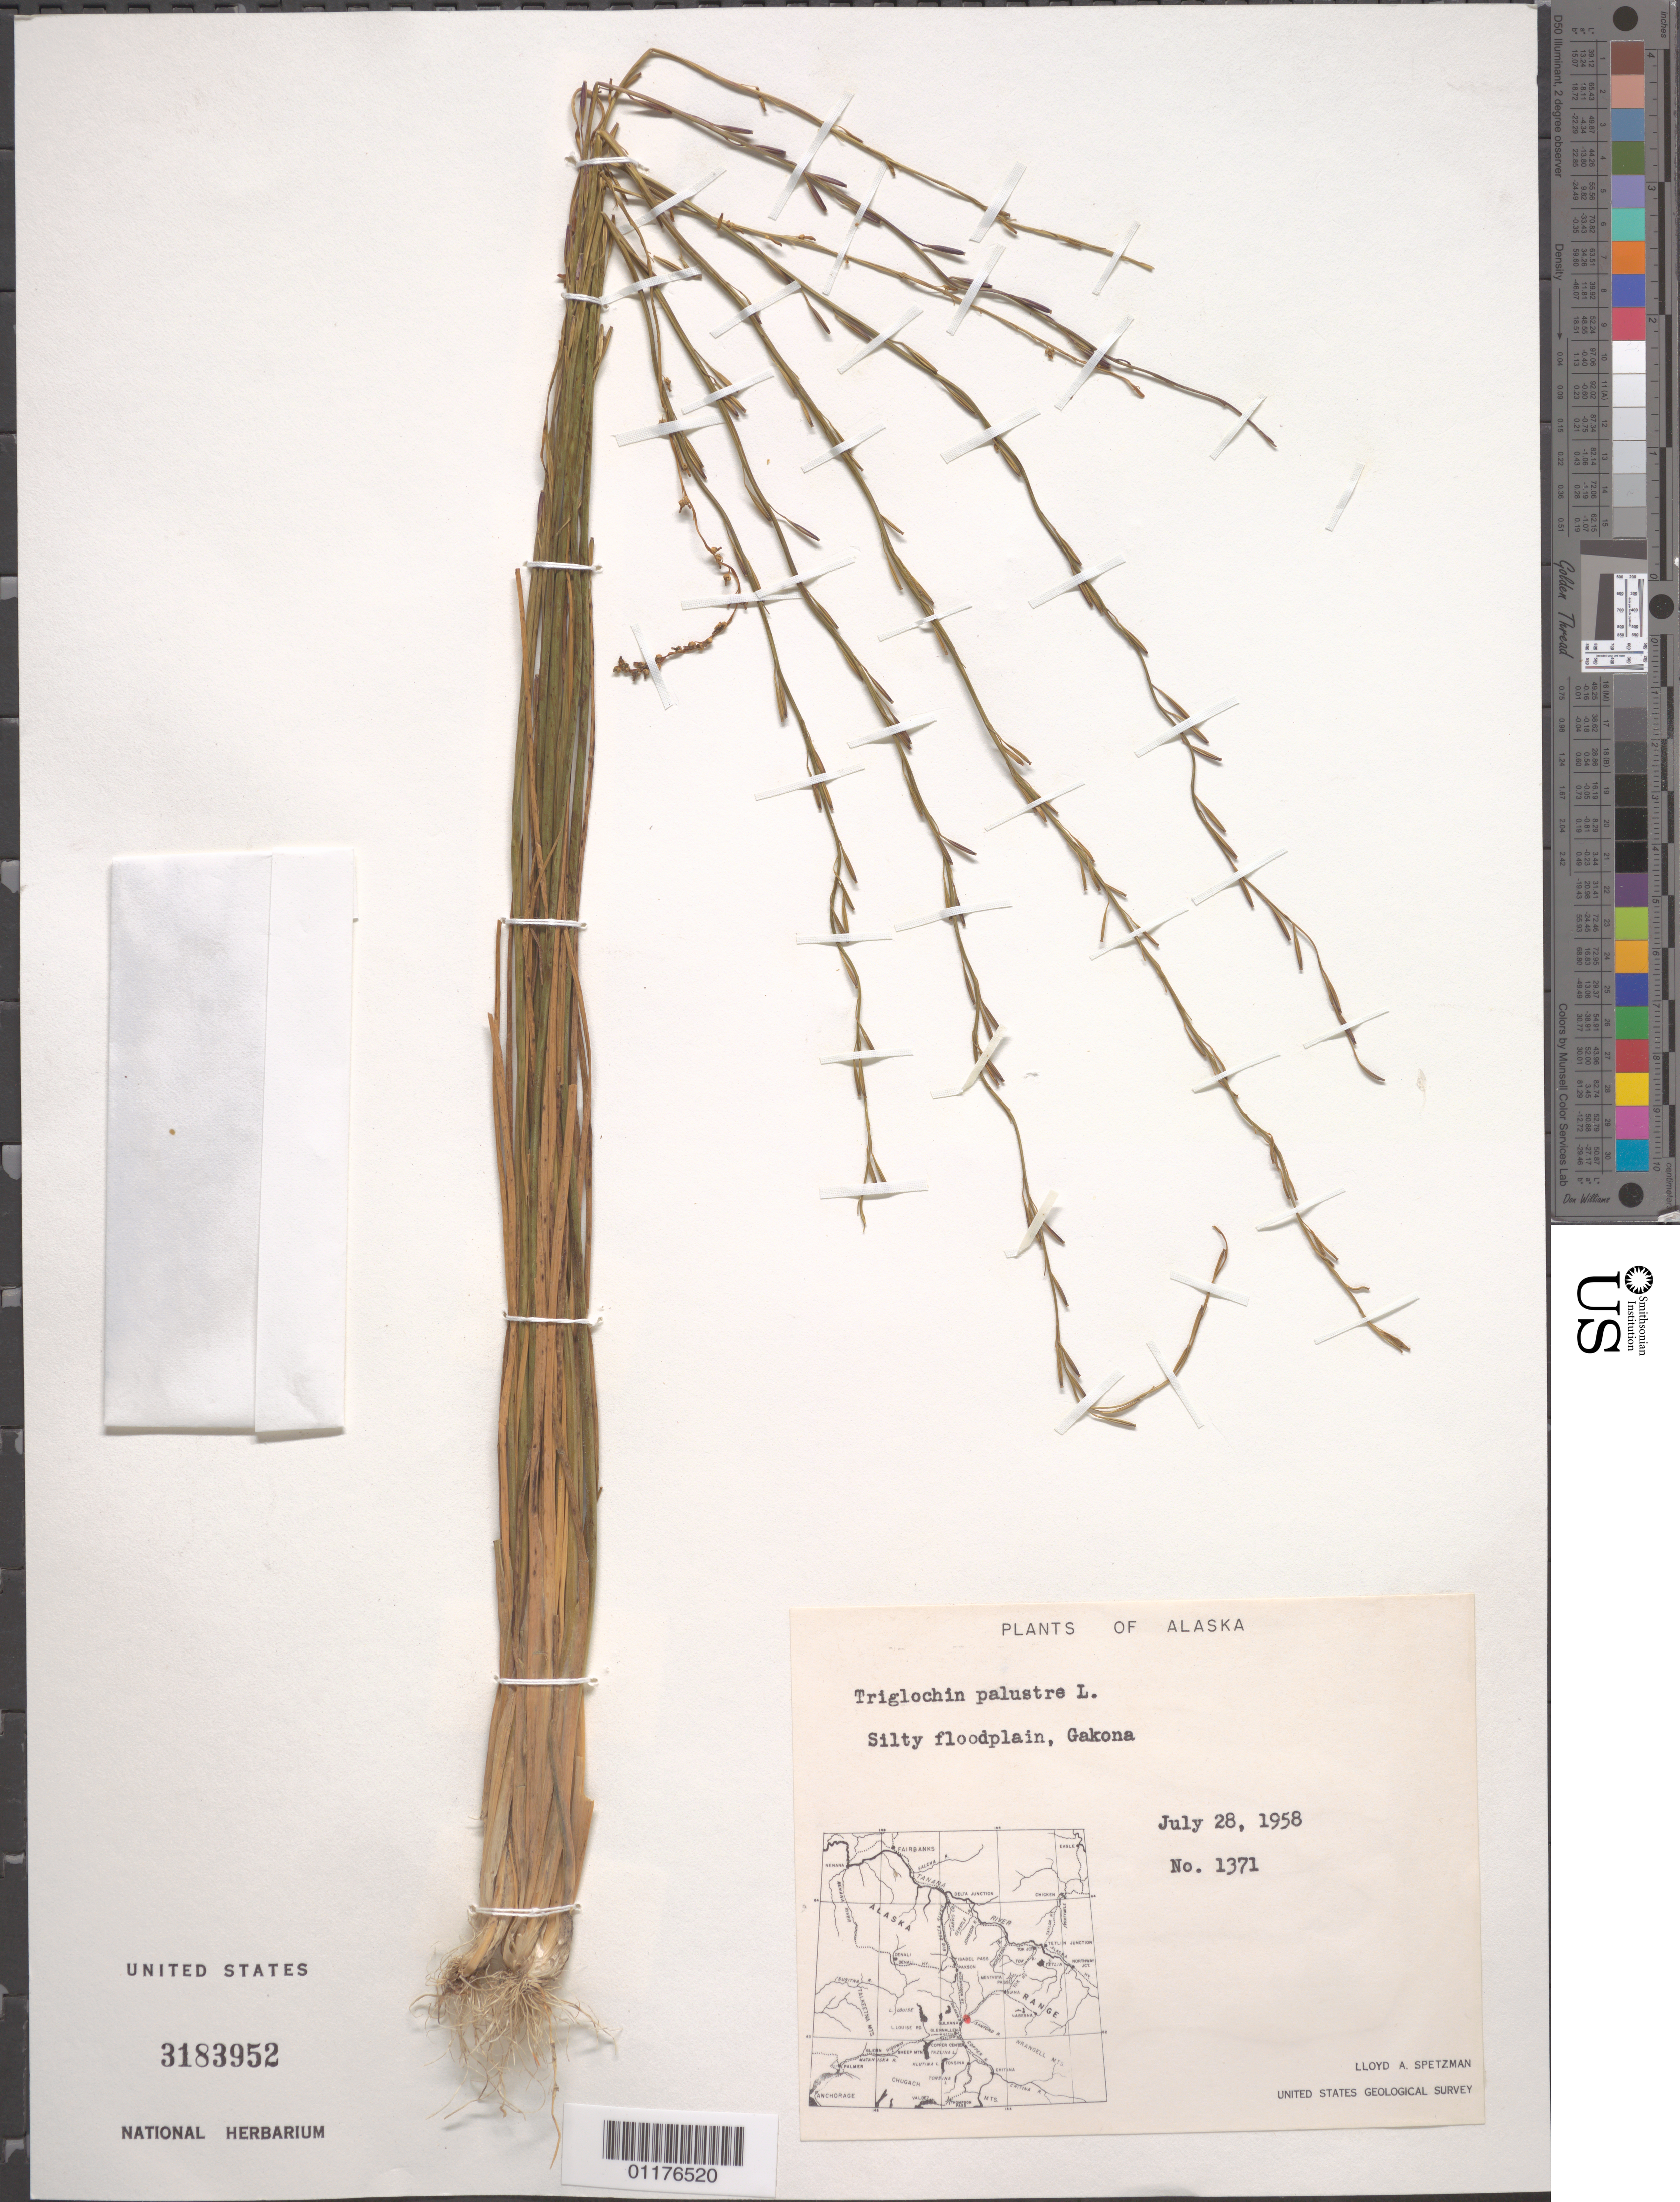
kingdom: Plantae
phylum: Tracheophyta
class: Liliopsida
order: Alismatales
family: Juncaginaceae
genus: Triglochin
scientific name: Triglochin palustris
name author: L.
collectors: L. Spetzman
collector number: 1371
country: United States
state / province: Alaska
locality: Gakona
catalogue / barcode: US 3183952